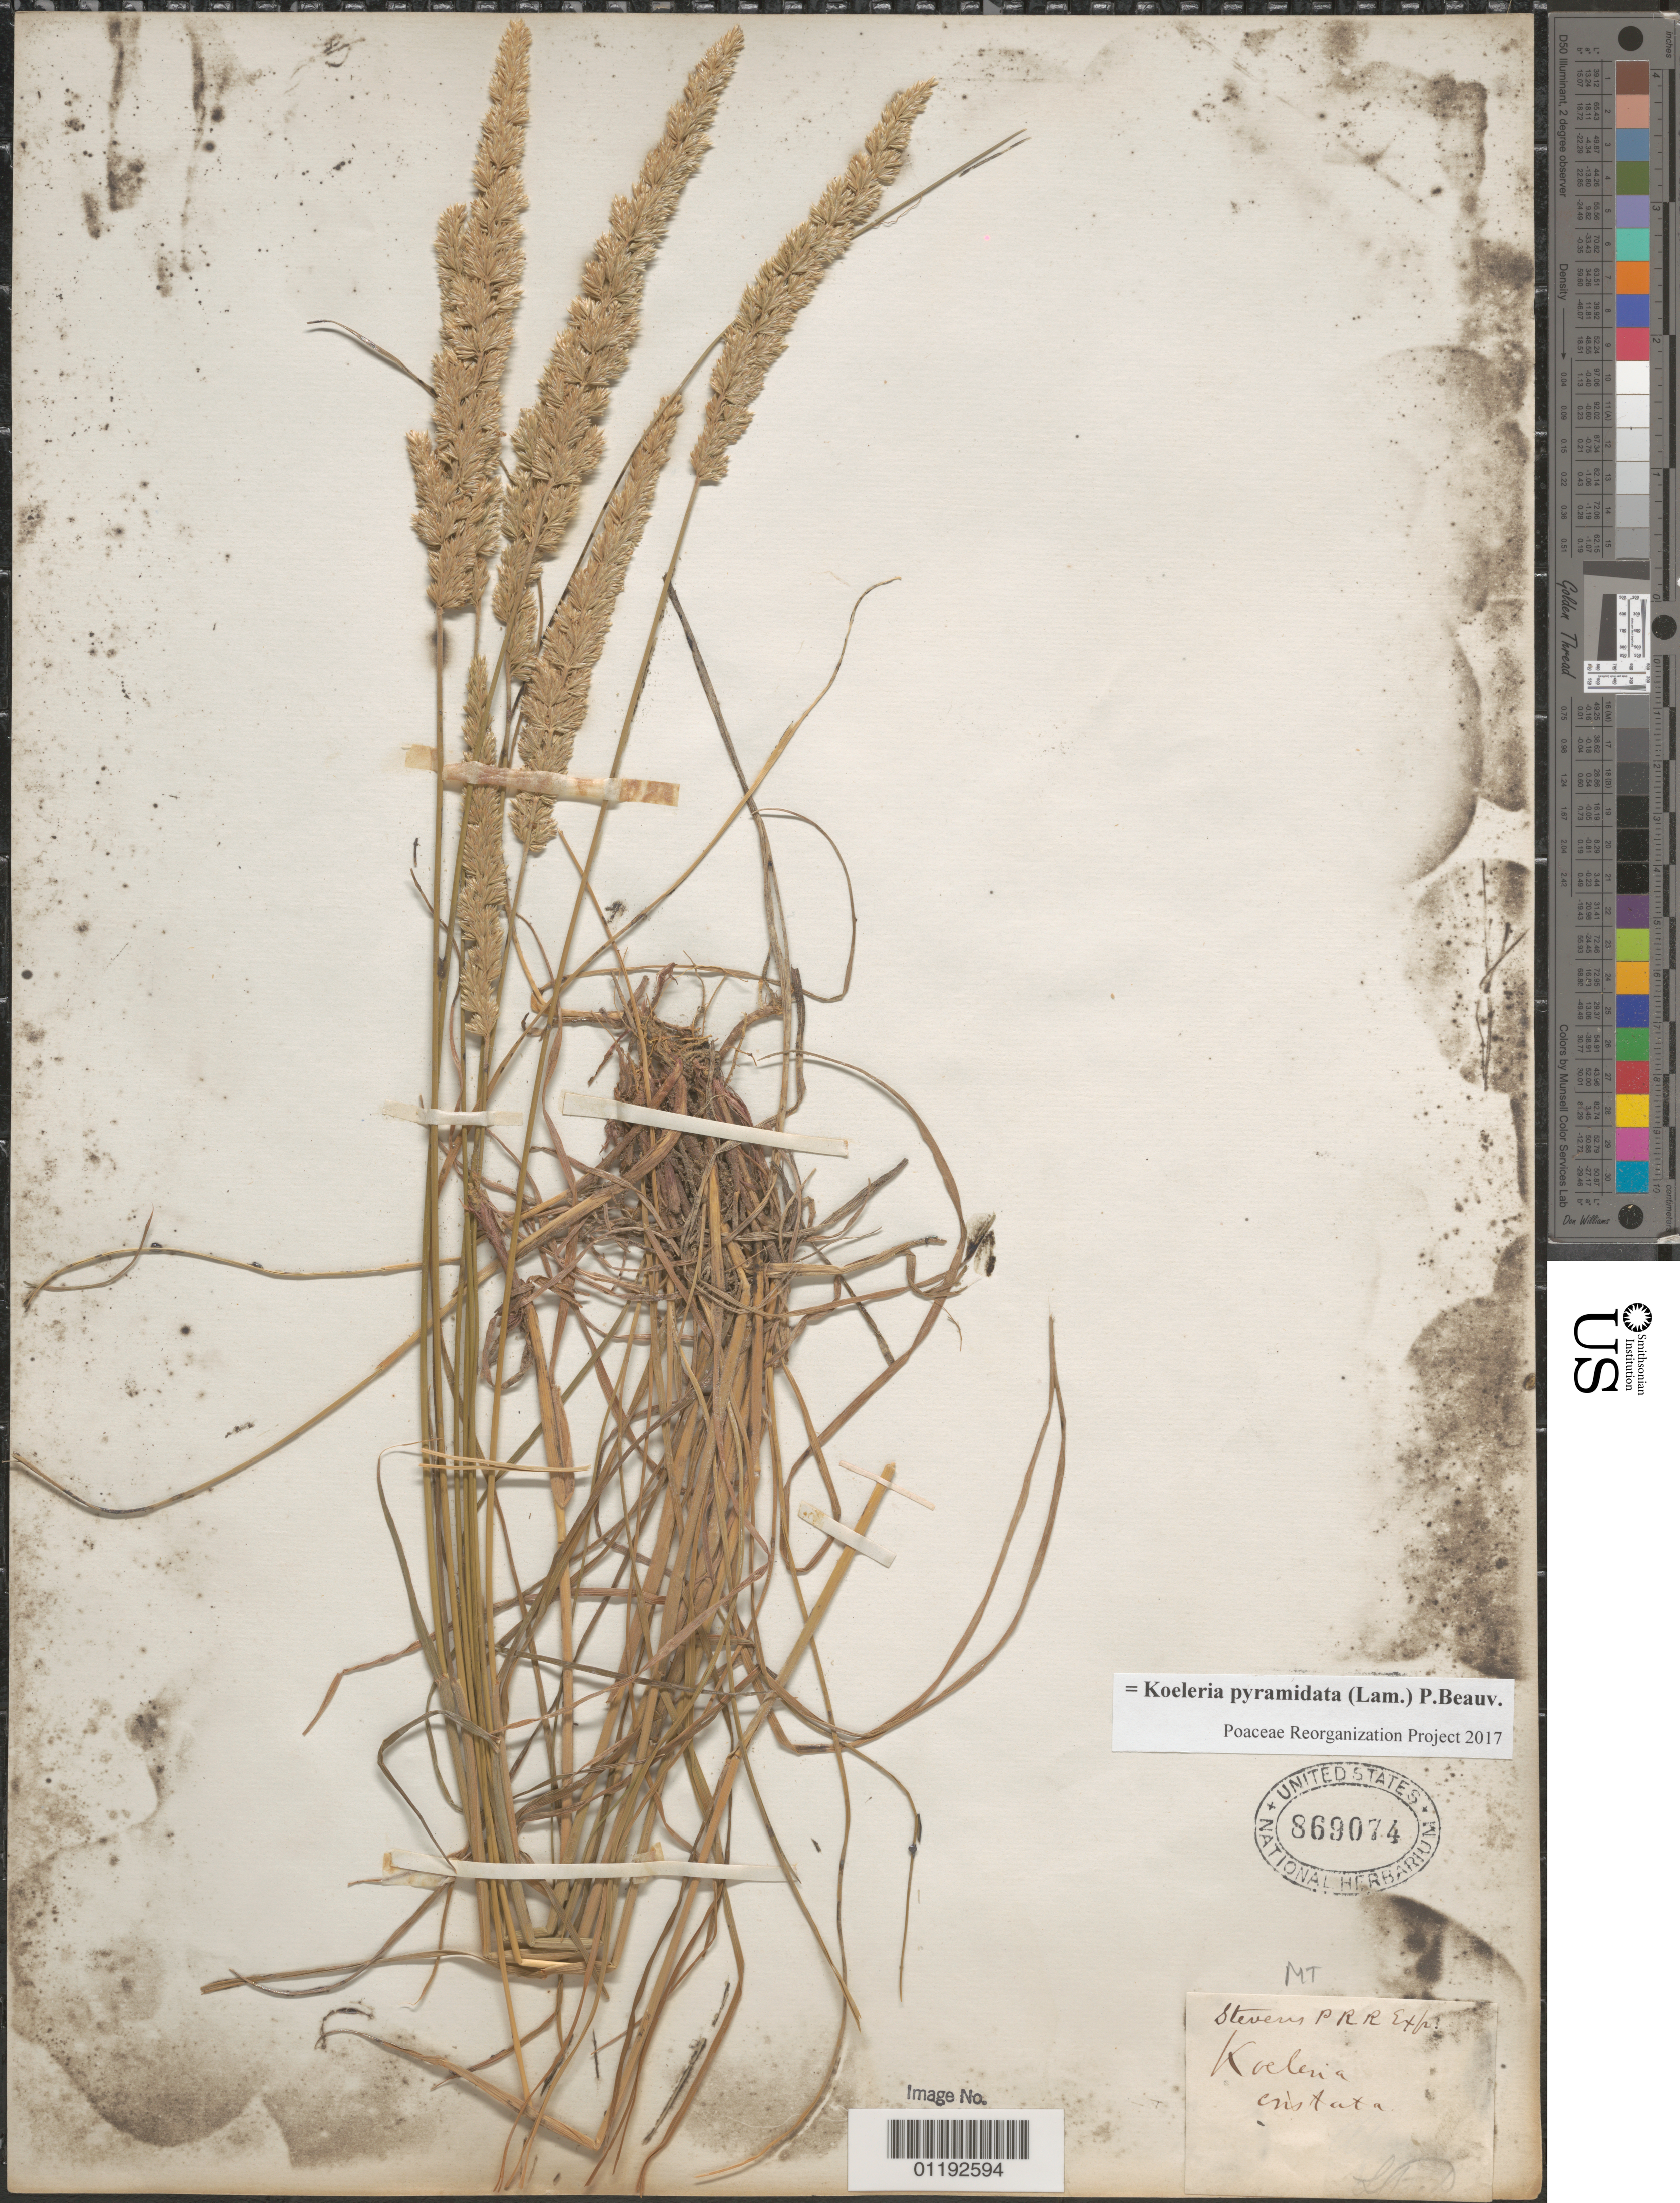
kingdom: Plantae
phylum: Tracheophyta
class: Liliopsida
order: Poales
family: Poaceae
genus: Koeleria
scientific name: Koeleria pyramidata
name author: (Lam.) P. Beauv.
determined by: Poaceae Reorganization Project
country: Canada / United States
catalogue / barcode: US 869074